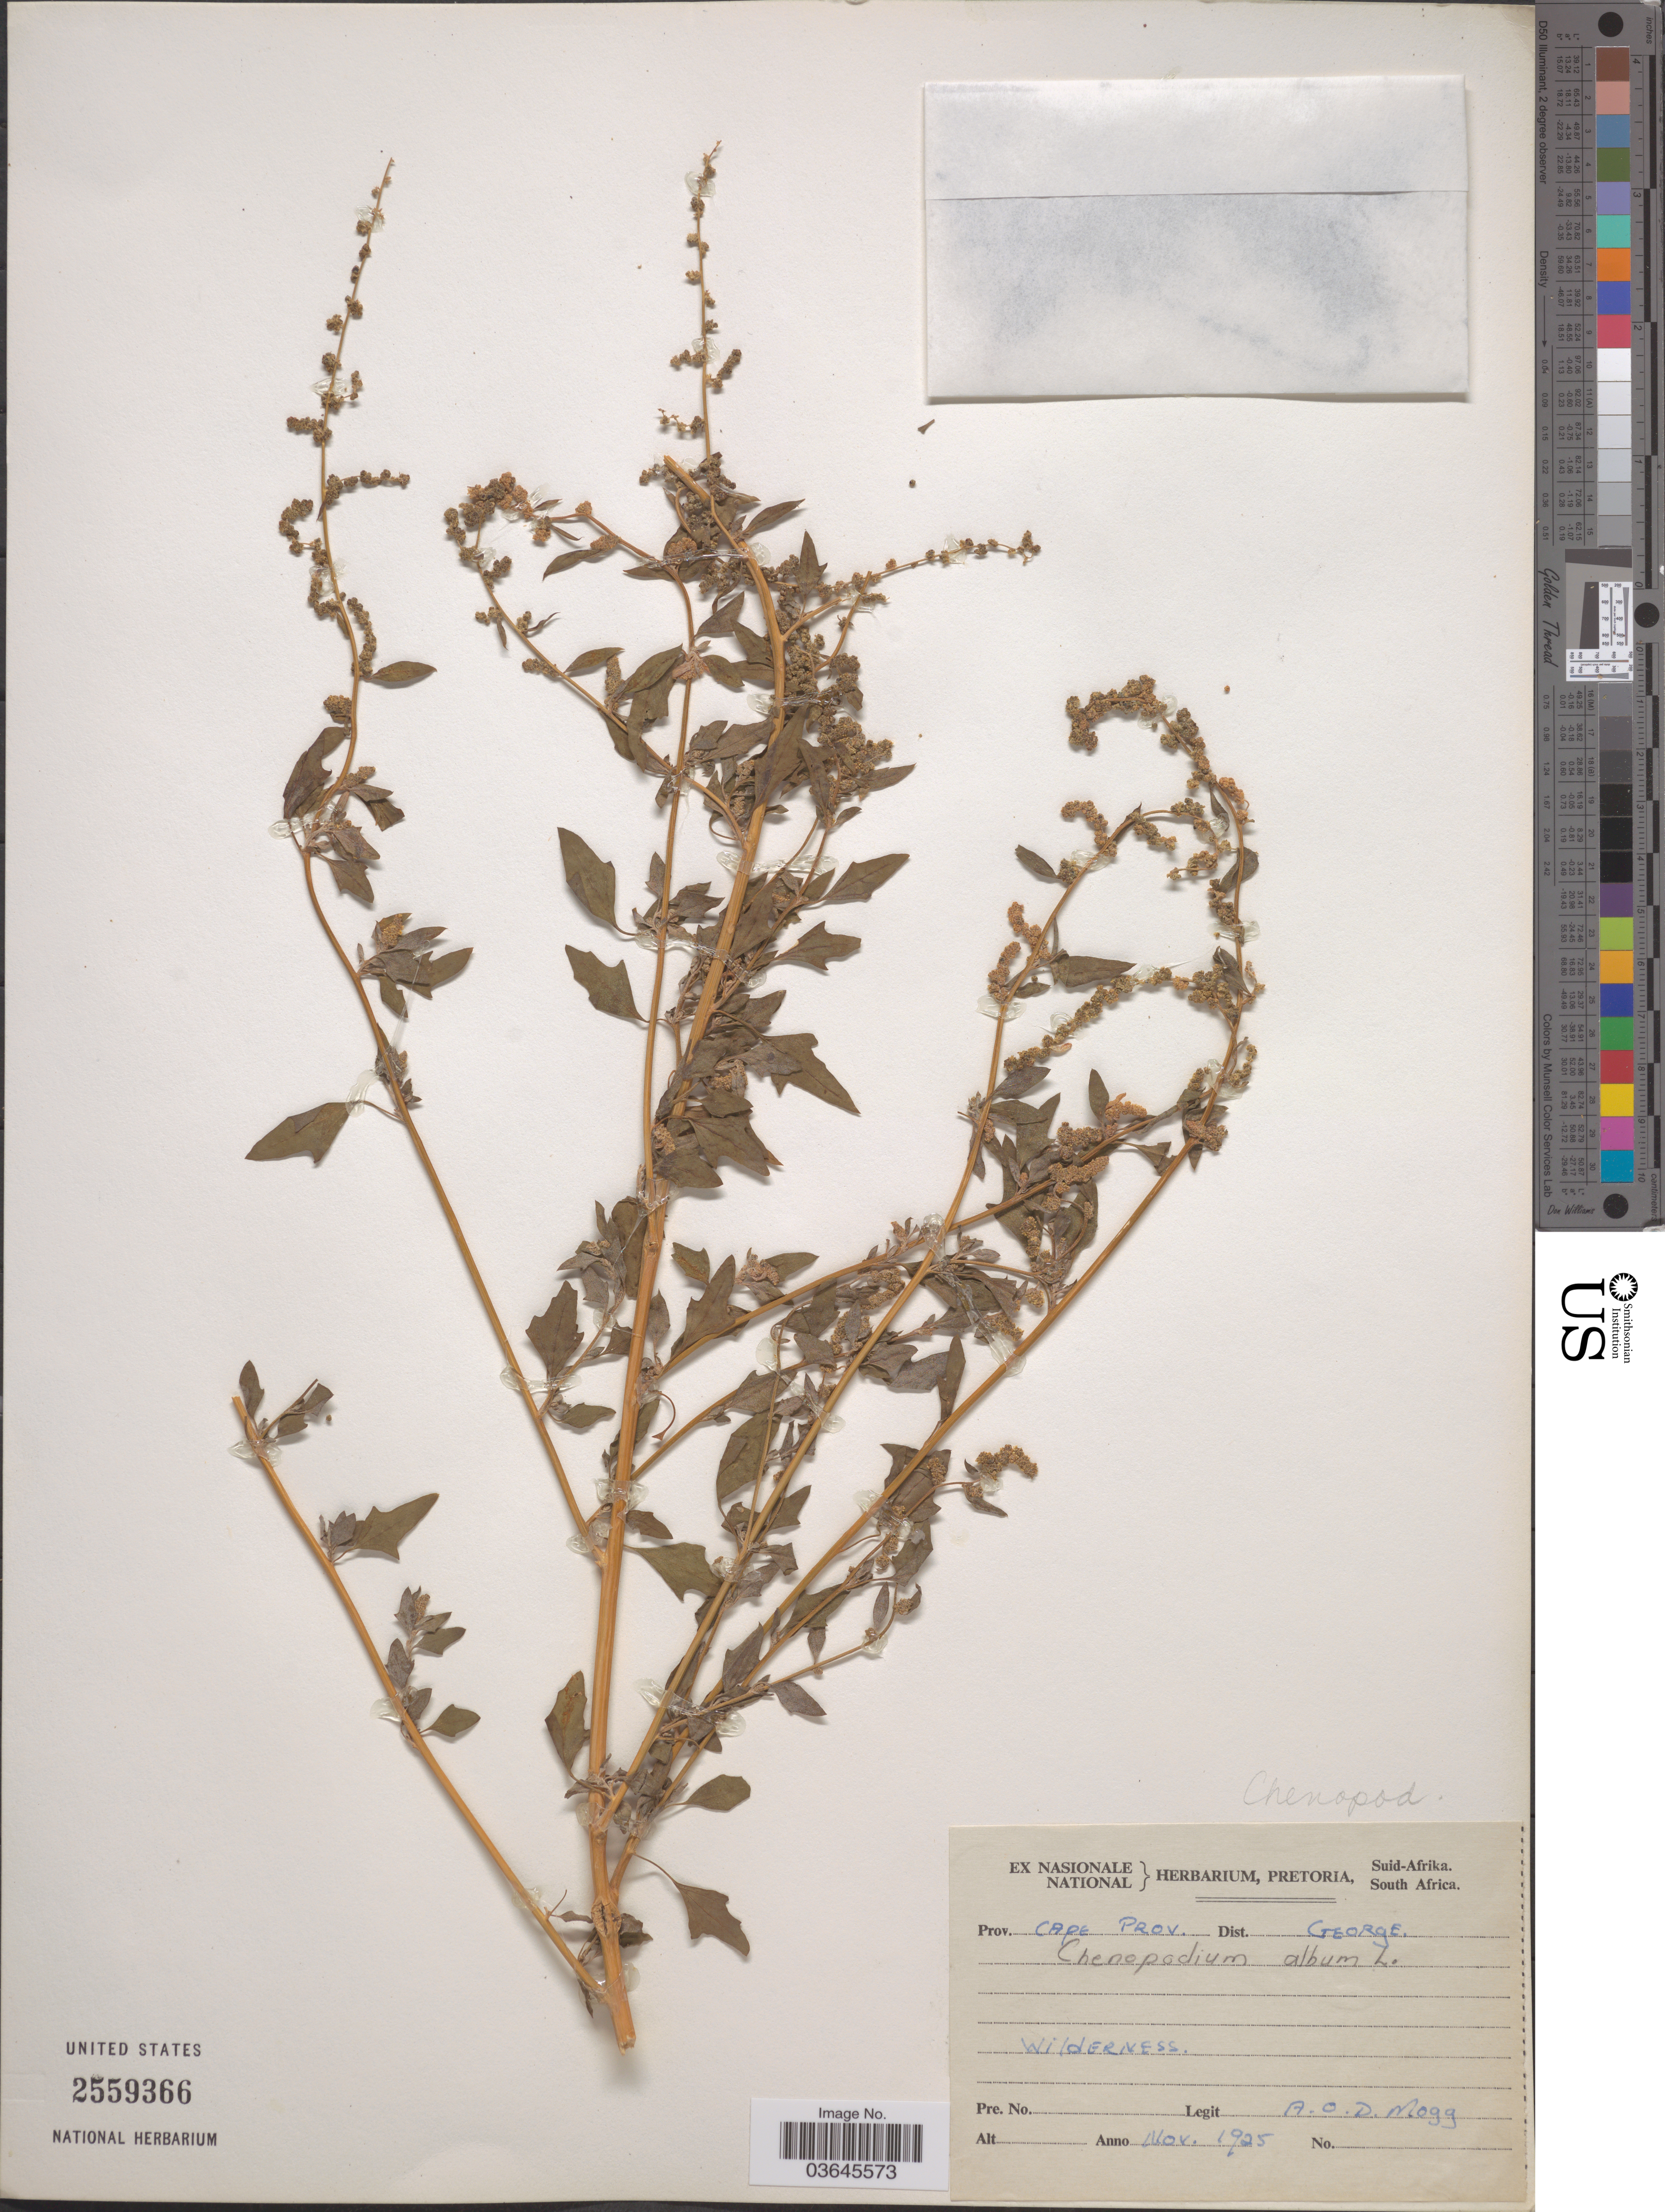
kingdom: Plantae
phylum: Tracheophyta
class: Magnoliopsida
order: Caryophyllales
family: Amaranthaceae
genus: Chenopodium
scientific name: Chenopodium album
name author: L.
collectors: A. O. Mogg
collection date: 1925-11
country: South Africa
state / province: Western Cape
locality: Dist. George.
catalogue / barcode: US 2559366